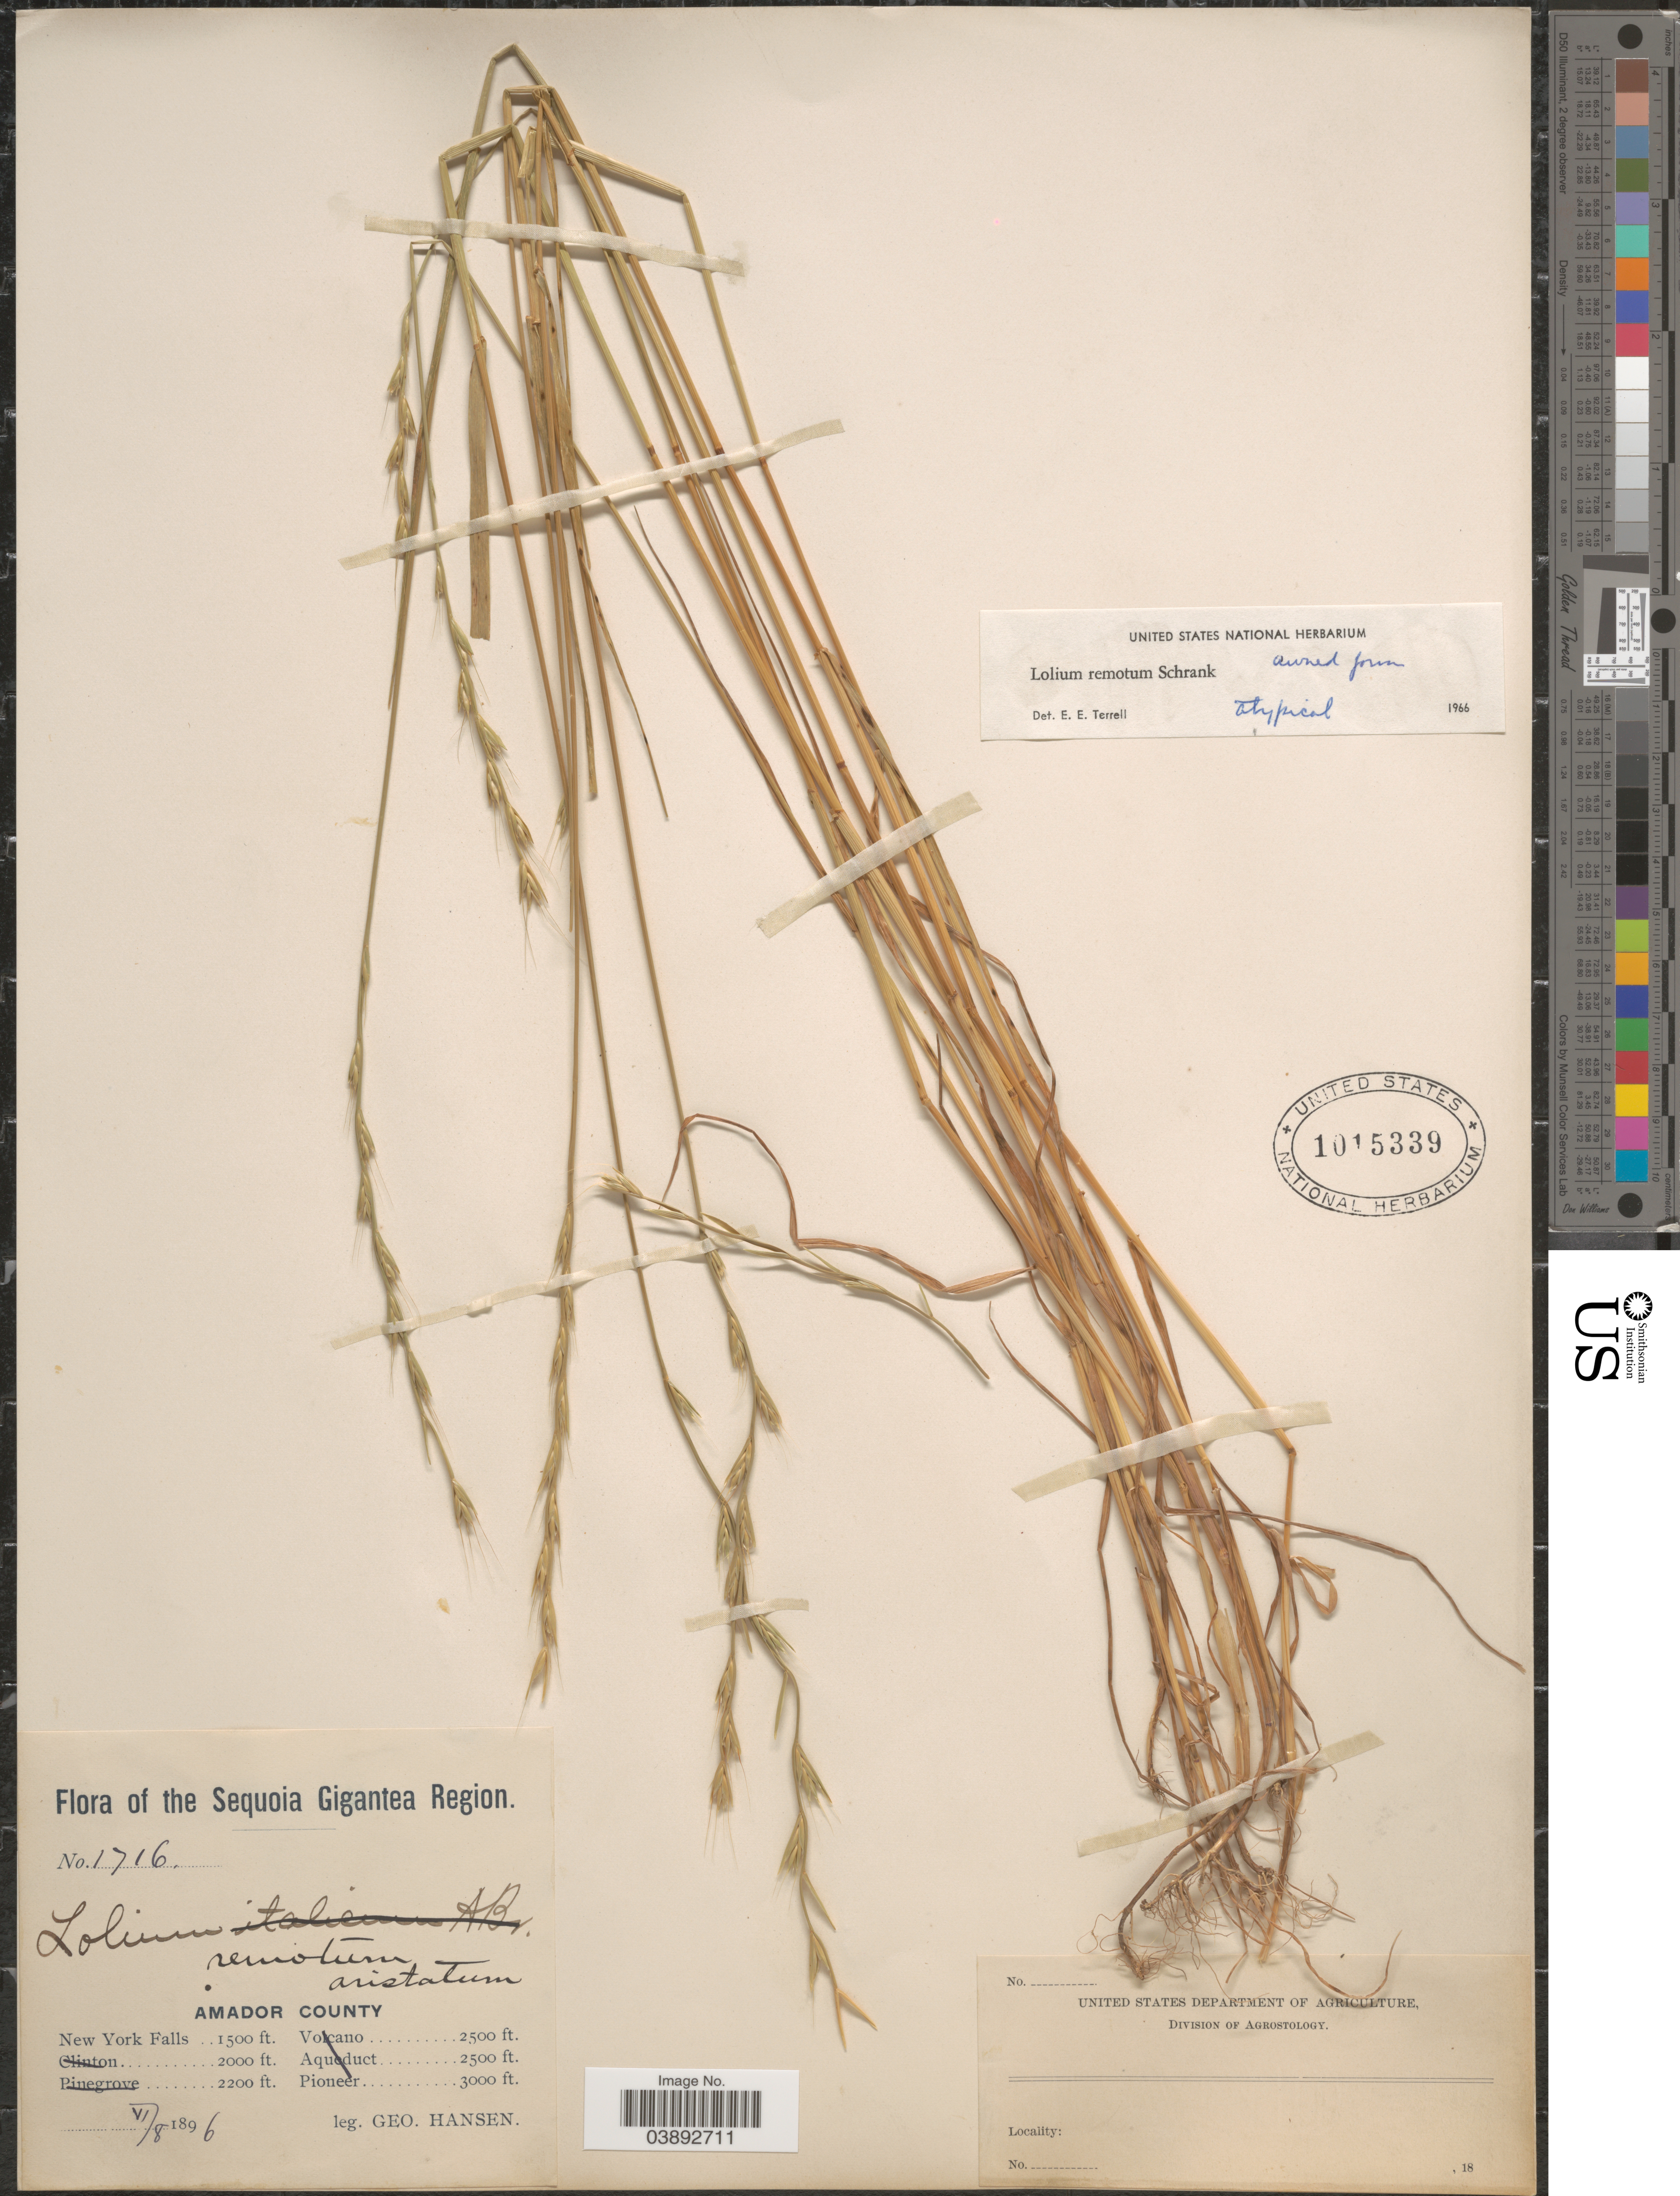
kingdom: Plantae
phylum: Tracheophyta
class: Liliopsida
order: Poales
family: Poaceae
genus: Lolium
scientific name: Lolium remotum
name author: Schrank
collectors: G. Hansen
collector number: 1716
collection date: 1896-06-08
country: United States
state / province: California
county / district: Amador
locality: The Sequoia Gigantea Region. Amador County. New York Falls.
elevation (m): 457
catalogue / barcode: US 1015339